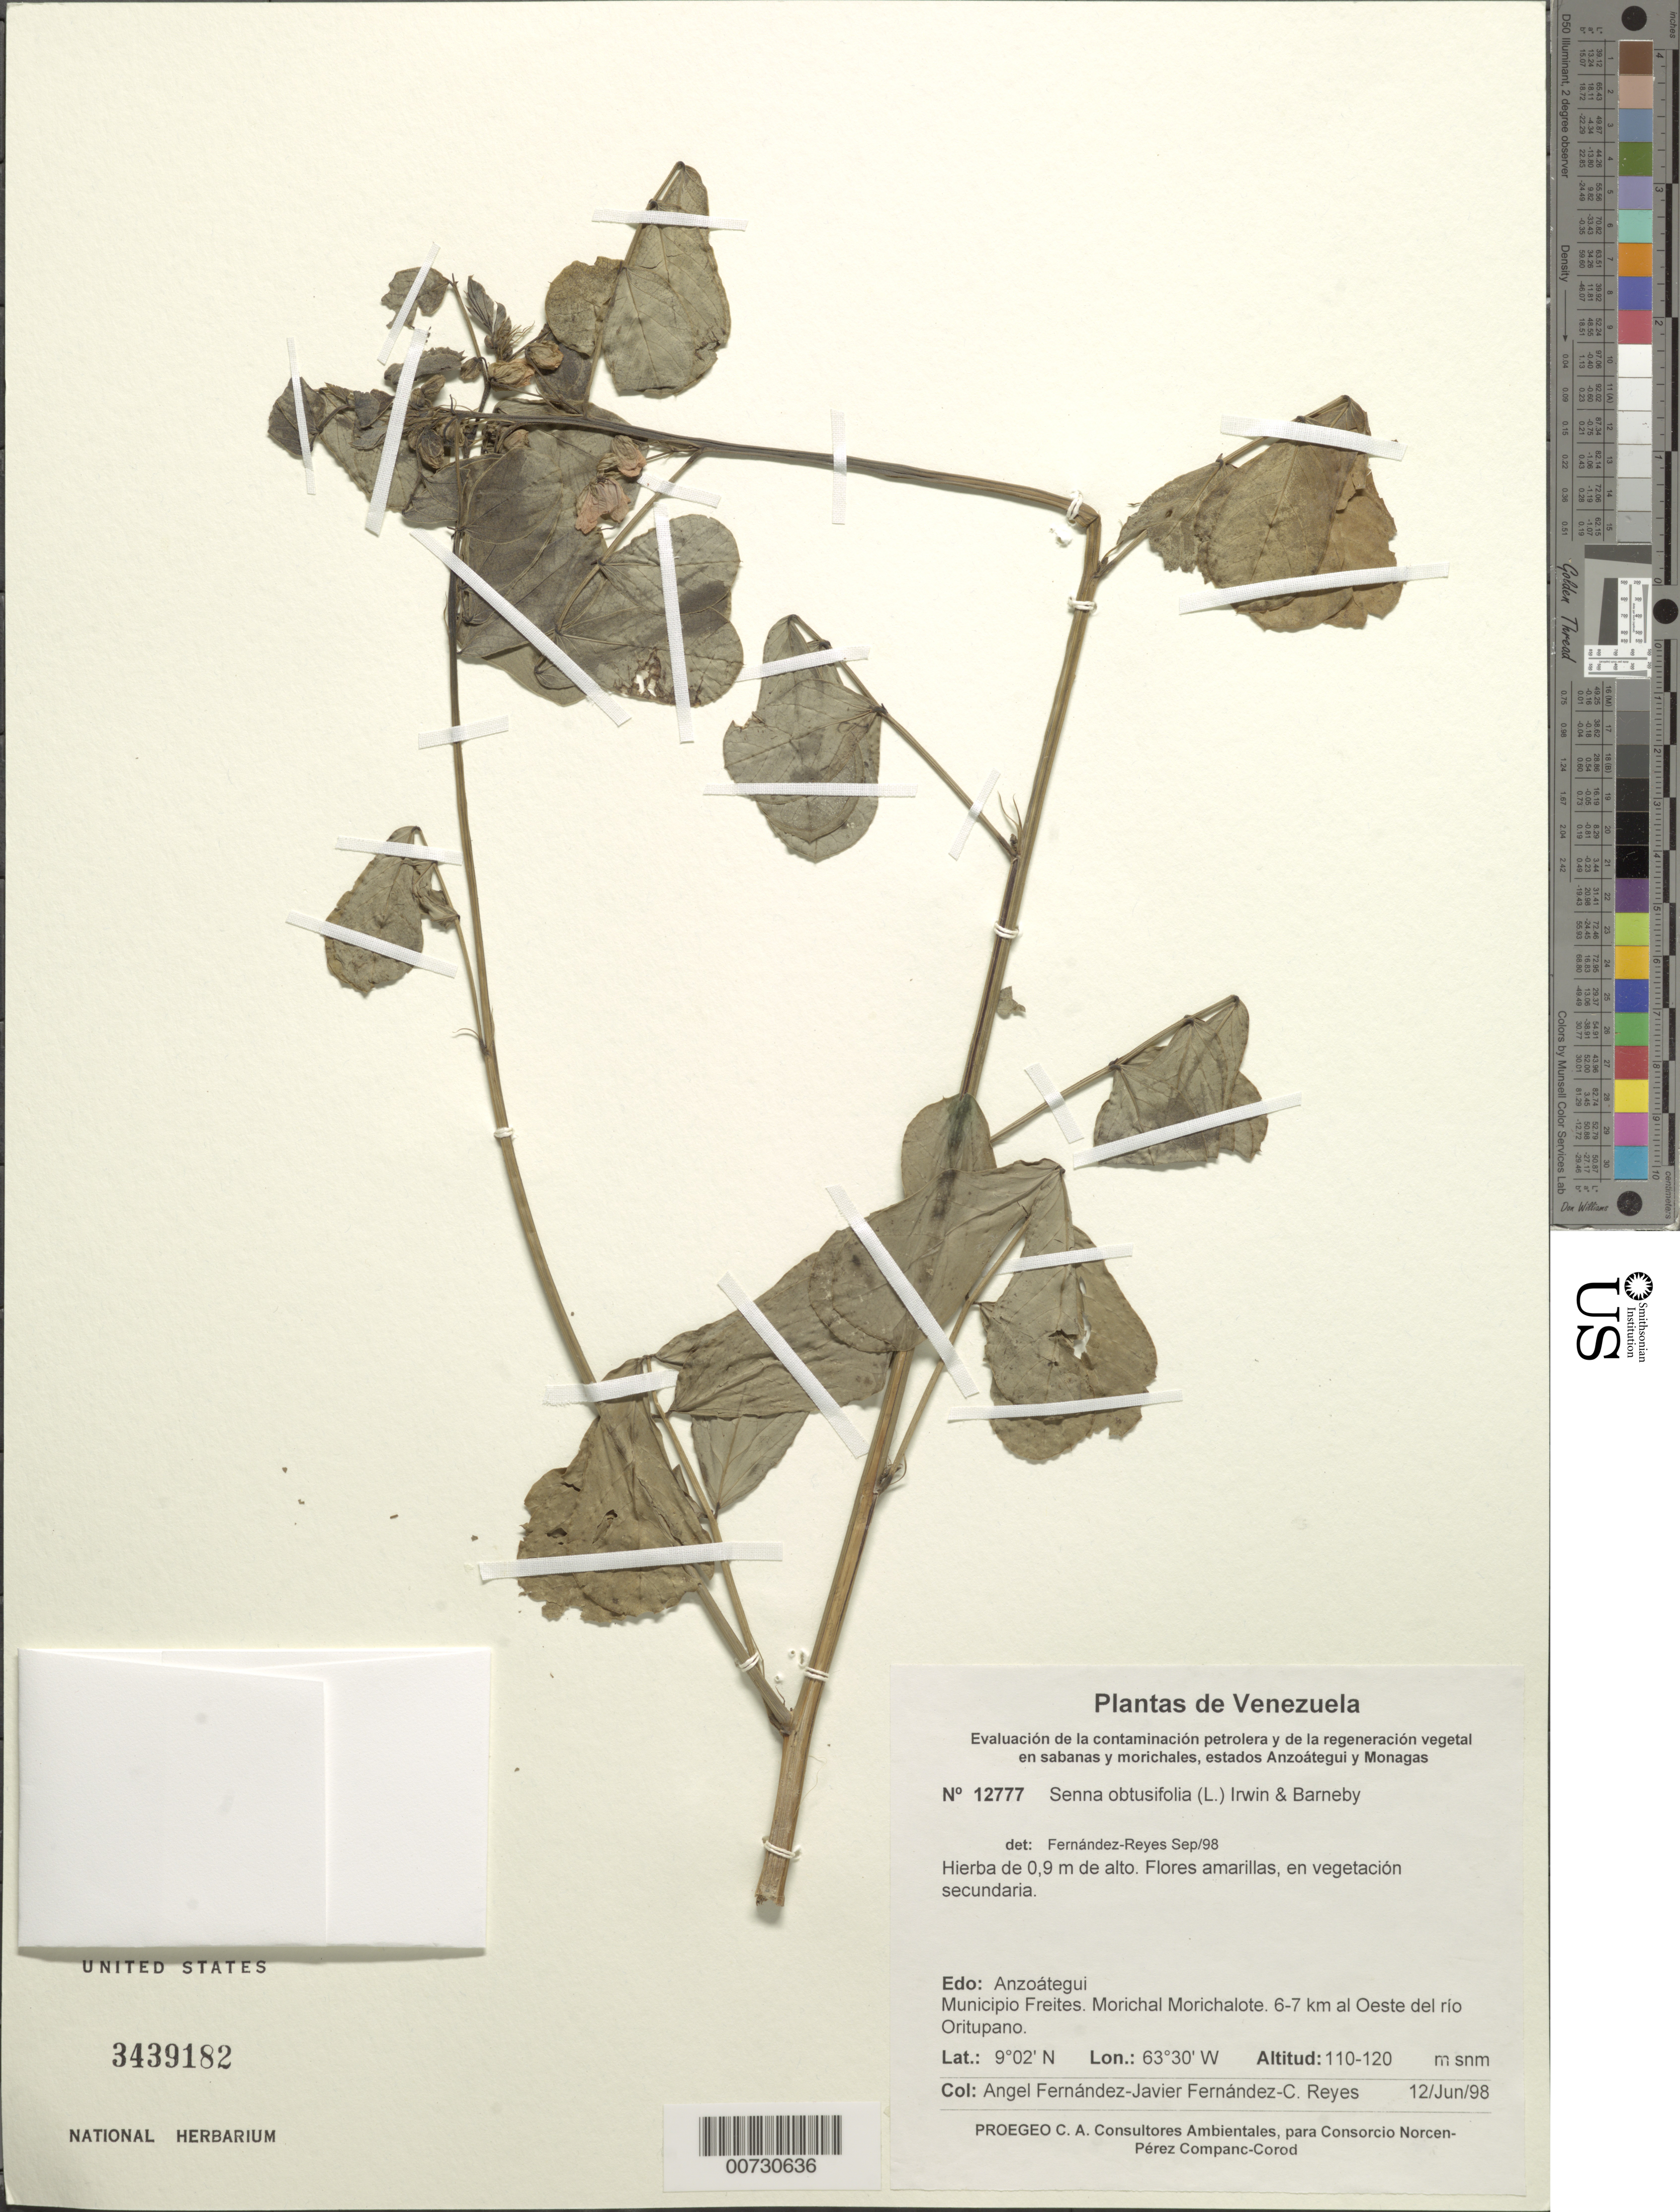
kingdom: Plantae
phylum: Tracheophyta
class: Magnoliopsida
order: Fabales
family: Fabaceae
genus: Senna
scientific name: Senna obtusifolia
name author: (L.) H.S. Irwin & Barneby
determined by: Fernández Reyes, --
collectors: Á. Fernández, J. Fernández & C. Reyes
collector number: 12777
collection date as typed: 12 Jun 1998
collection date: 1998-06-12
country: Venezuela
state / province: Anzoátegui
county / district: Pedro Maria Freites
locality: Morichal Morichalote. 6 -7 km al Oeste del río Oritupano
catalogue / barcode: US 3439182